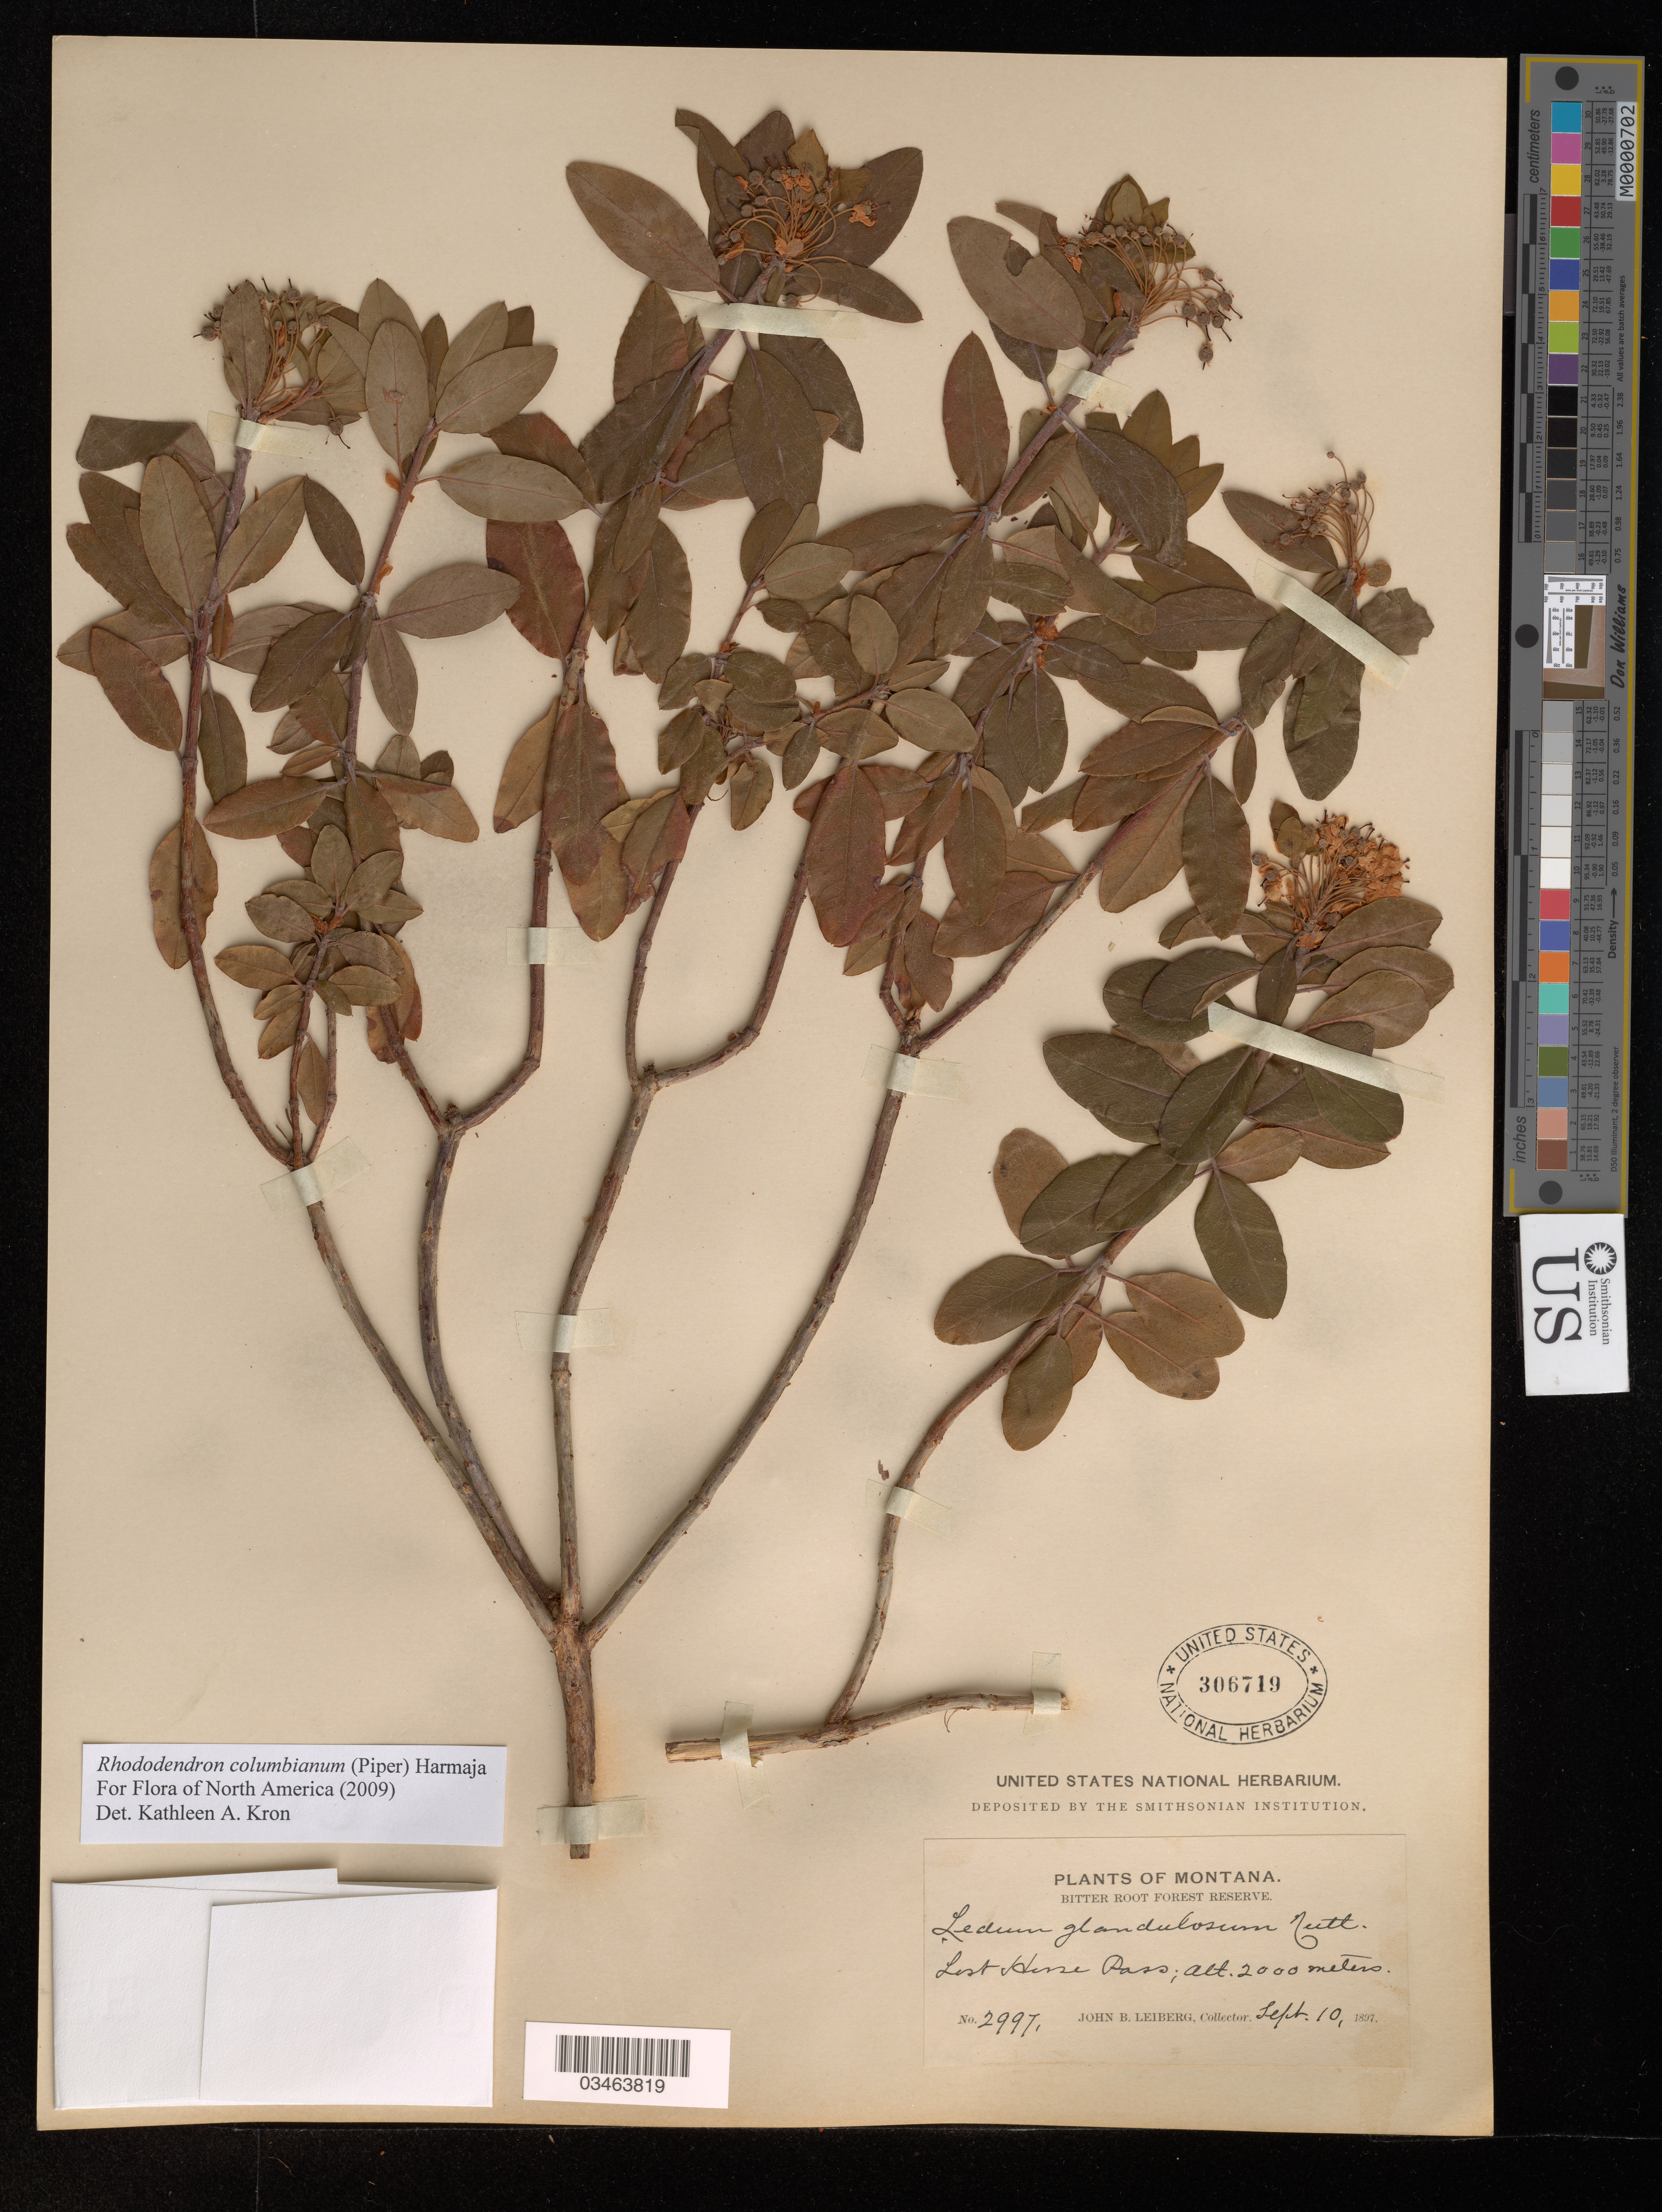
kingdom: Plantae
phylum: Tracheophyta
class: Magnoliopsida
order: Ericales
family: Ericaceae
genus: Rhododendron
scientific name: Rhododendron columbianum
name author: (Piper) Harmaja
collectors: J. Leiberg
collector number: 2997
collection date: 1897-09-10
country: United States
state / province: Montana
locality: Bitter Root Forest Reserve. Lost Horse Pass.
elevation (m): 2000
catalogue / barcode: US 306719